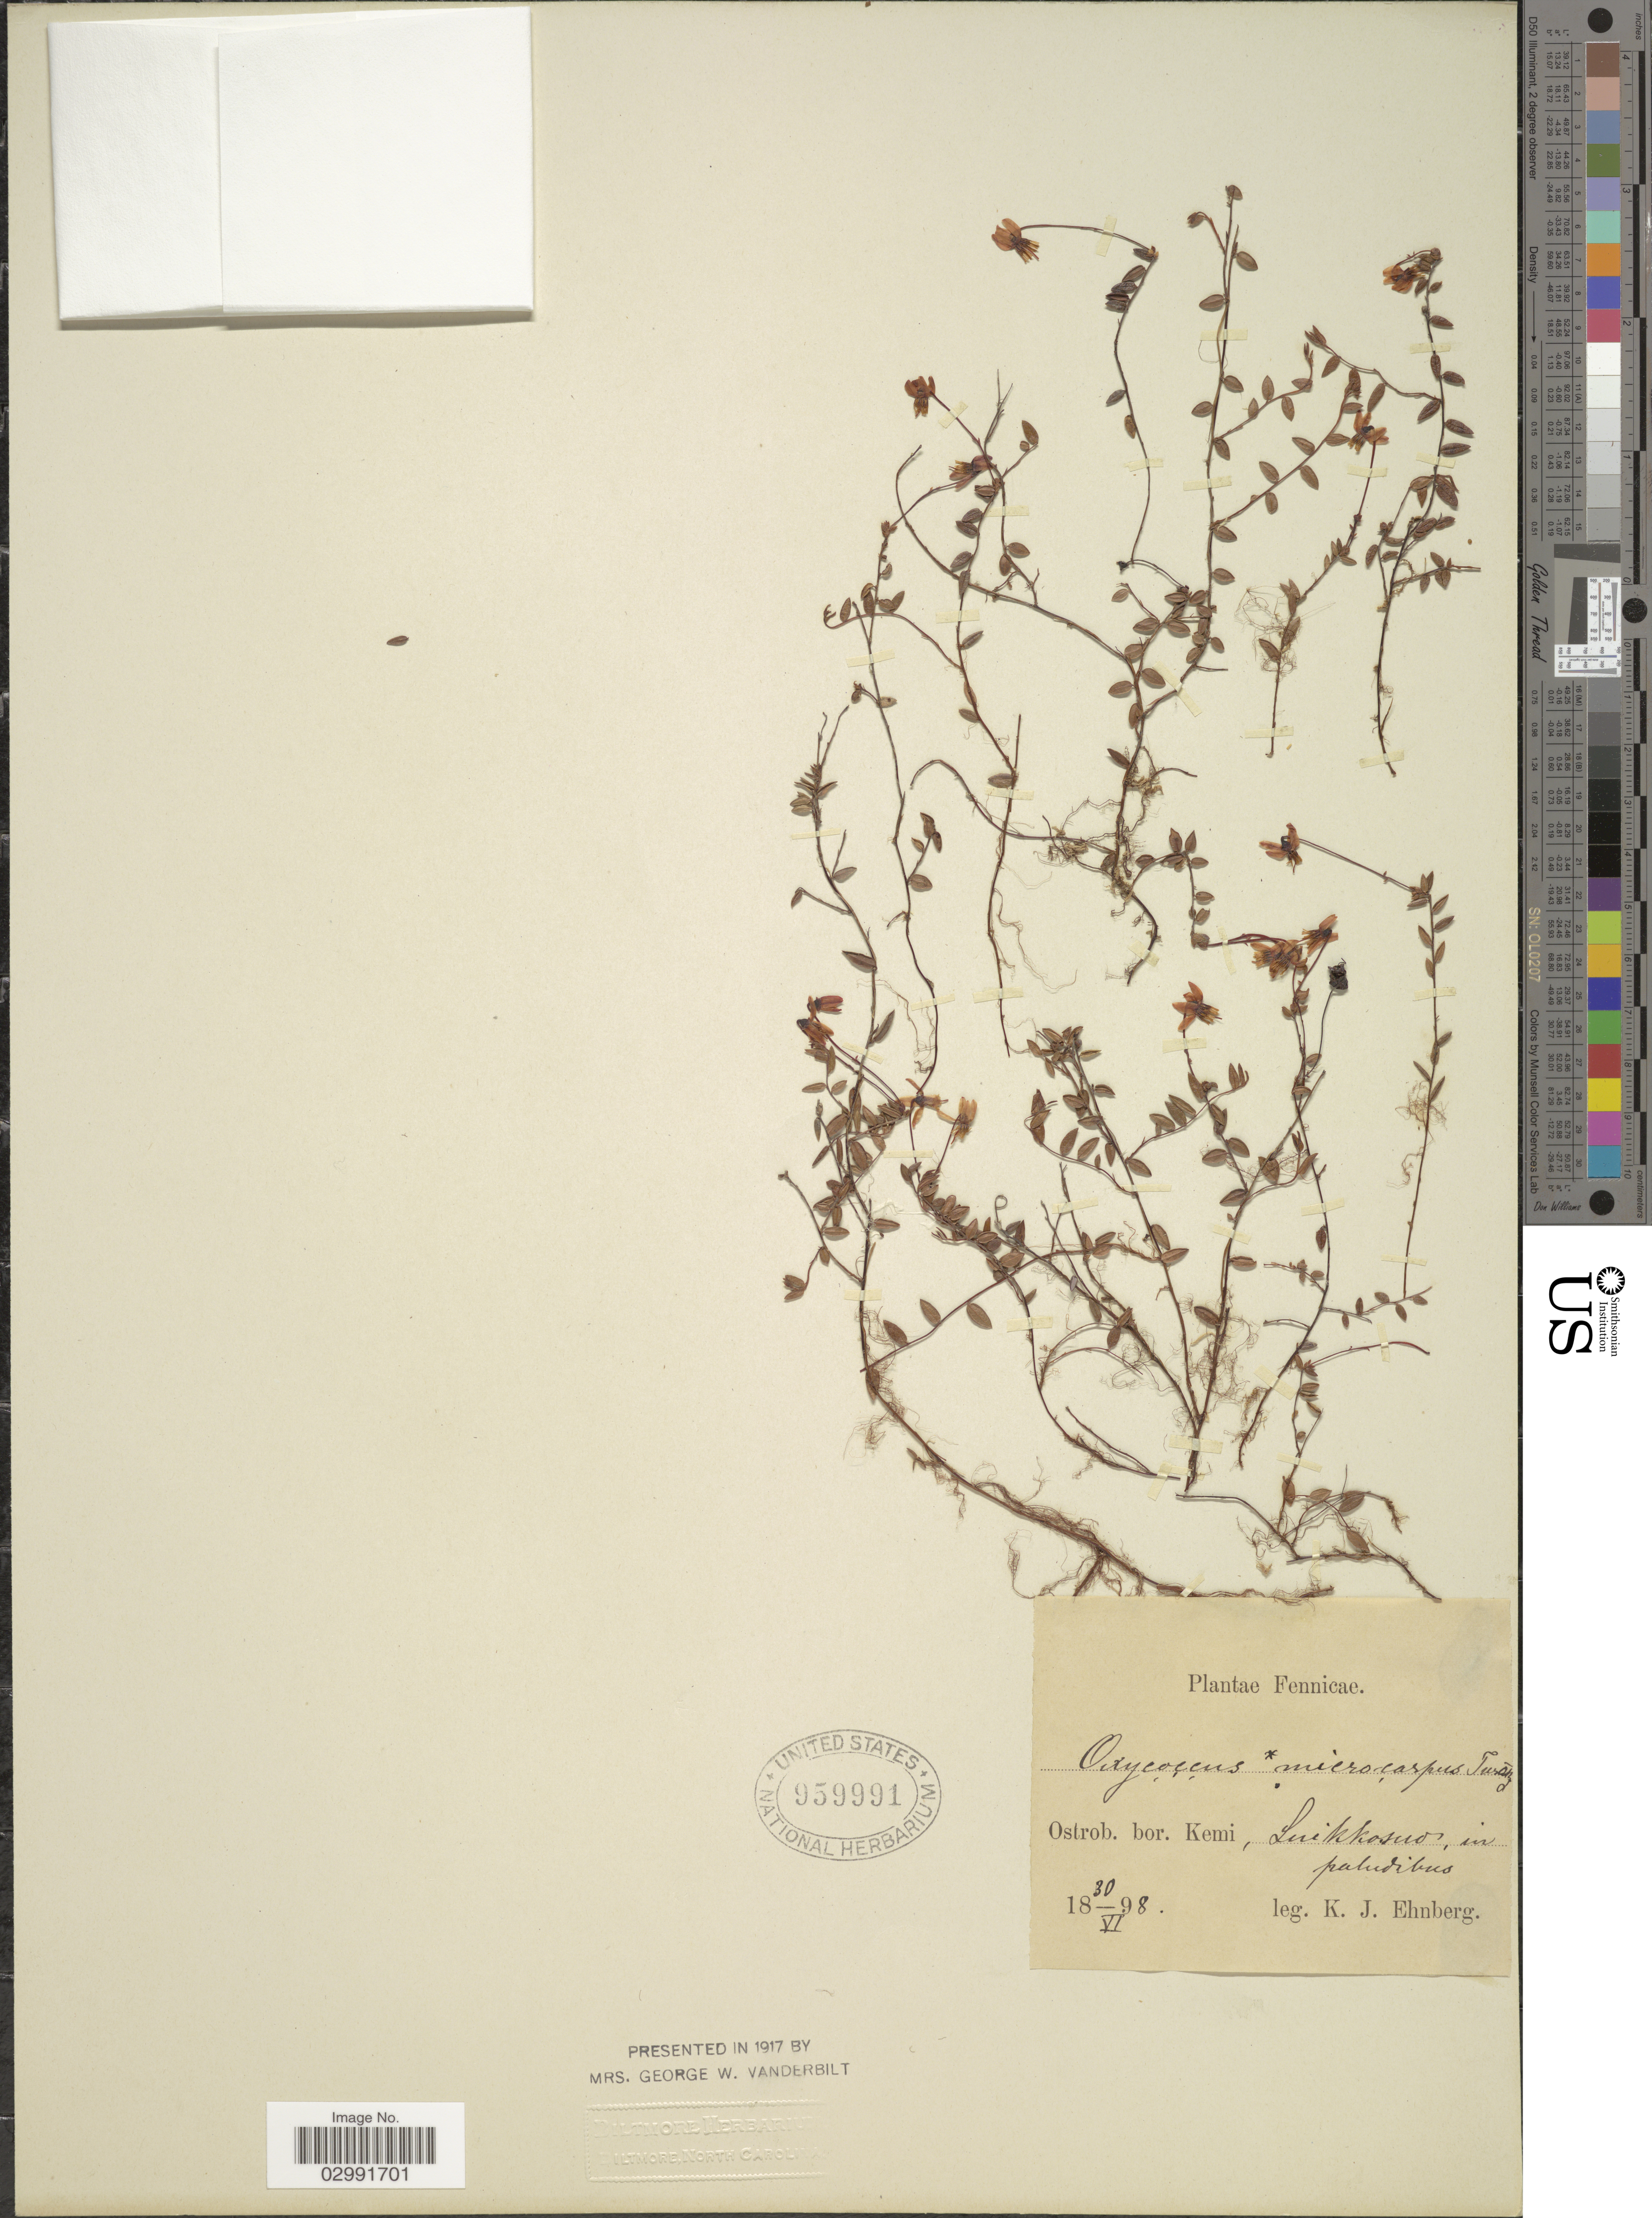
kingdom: Plantae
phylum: Tracheophyta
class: Magnoliopsida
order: Ericales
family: Ericaceae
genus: Vaccinium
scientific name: Vaccinium macrocarpon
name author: Aiton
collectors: K. Ehnberg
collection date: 1898-06-30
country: Finland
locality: Ostrob. bor. Kemi, Luikkosuo, in paludibus. Fennicae.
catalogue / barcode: US 959991